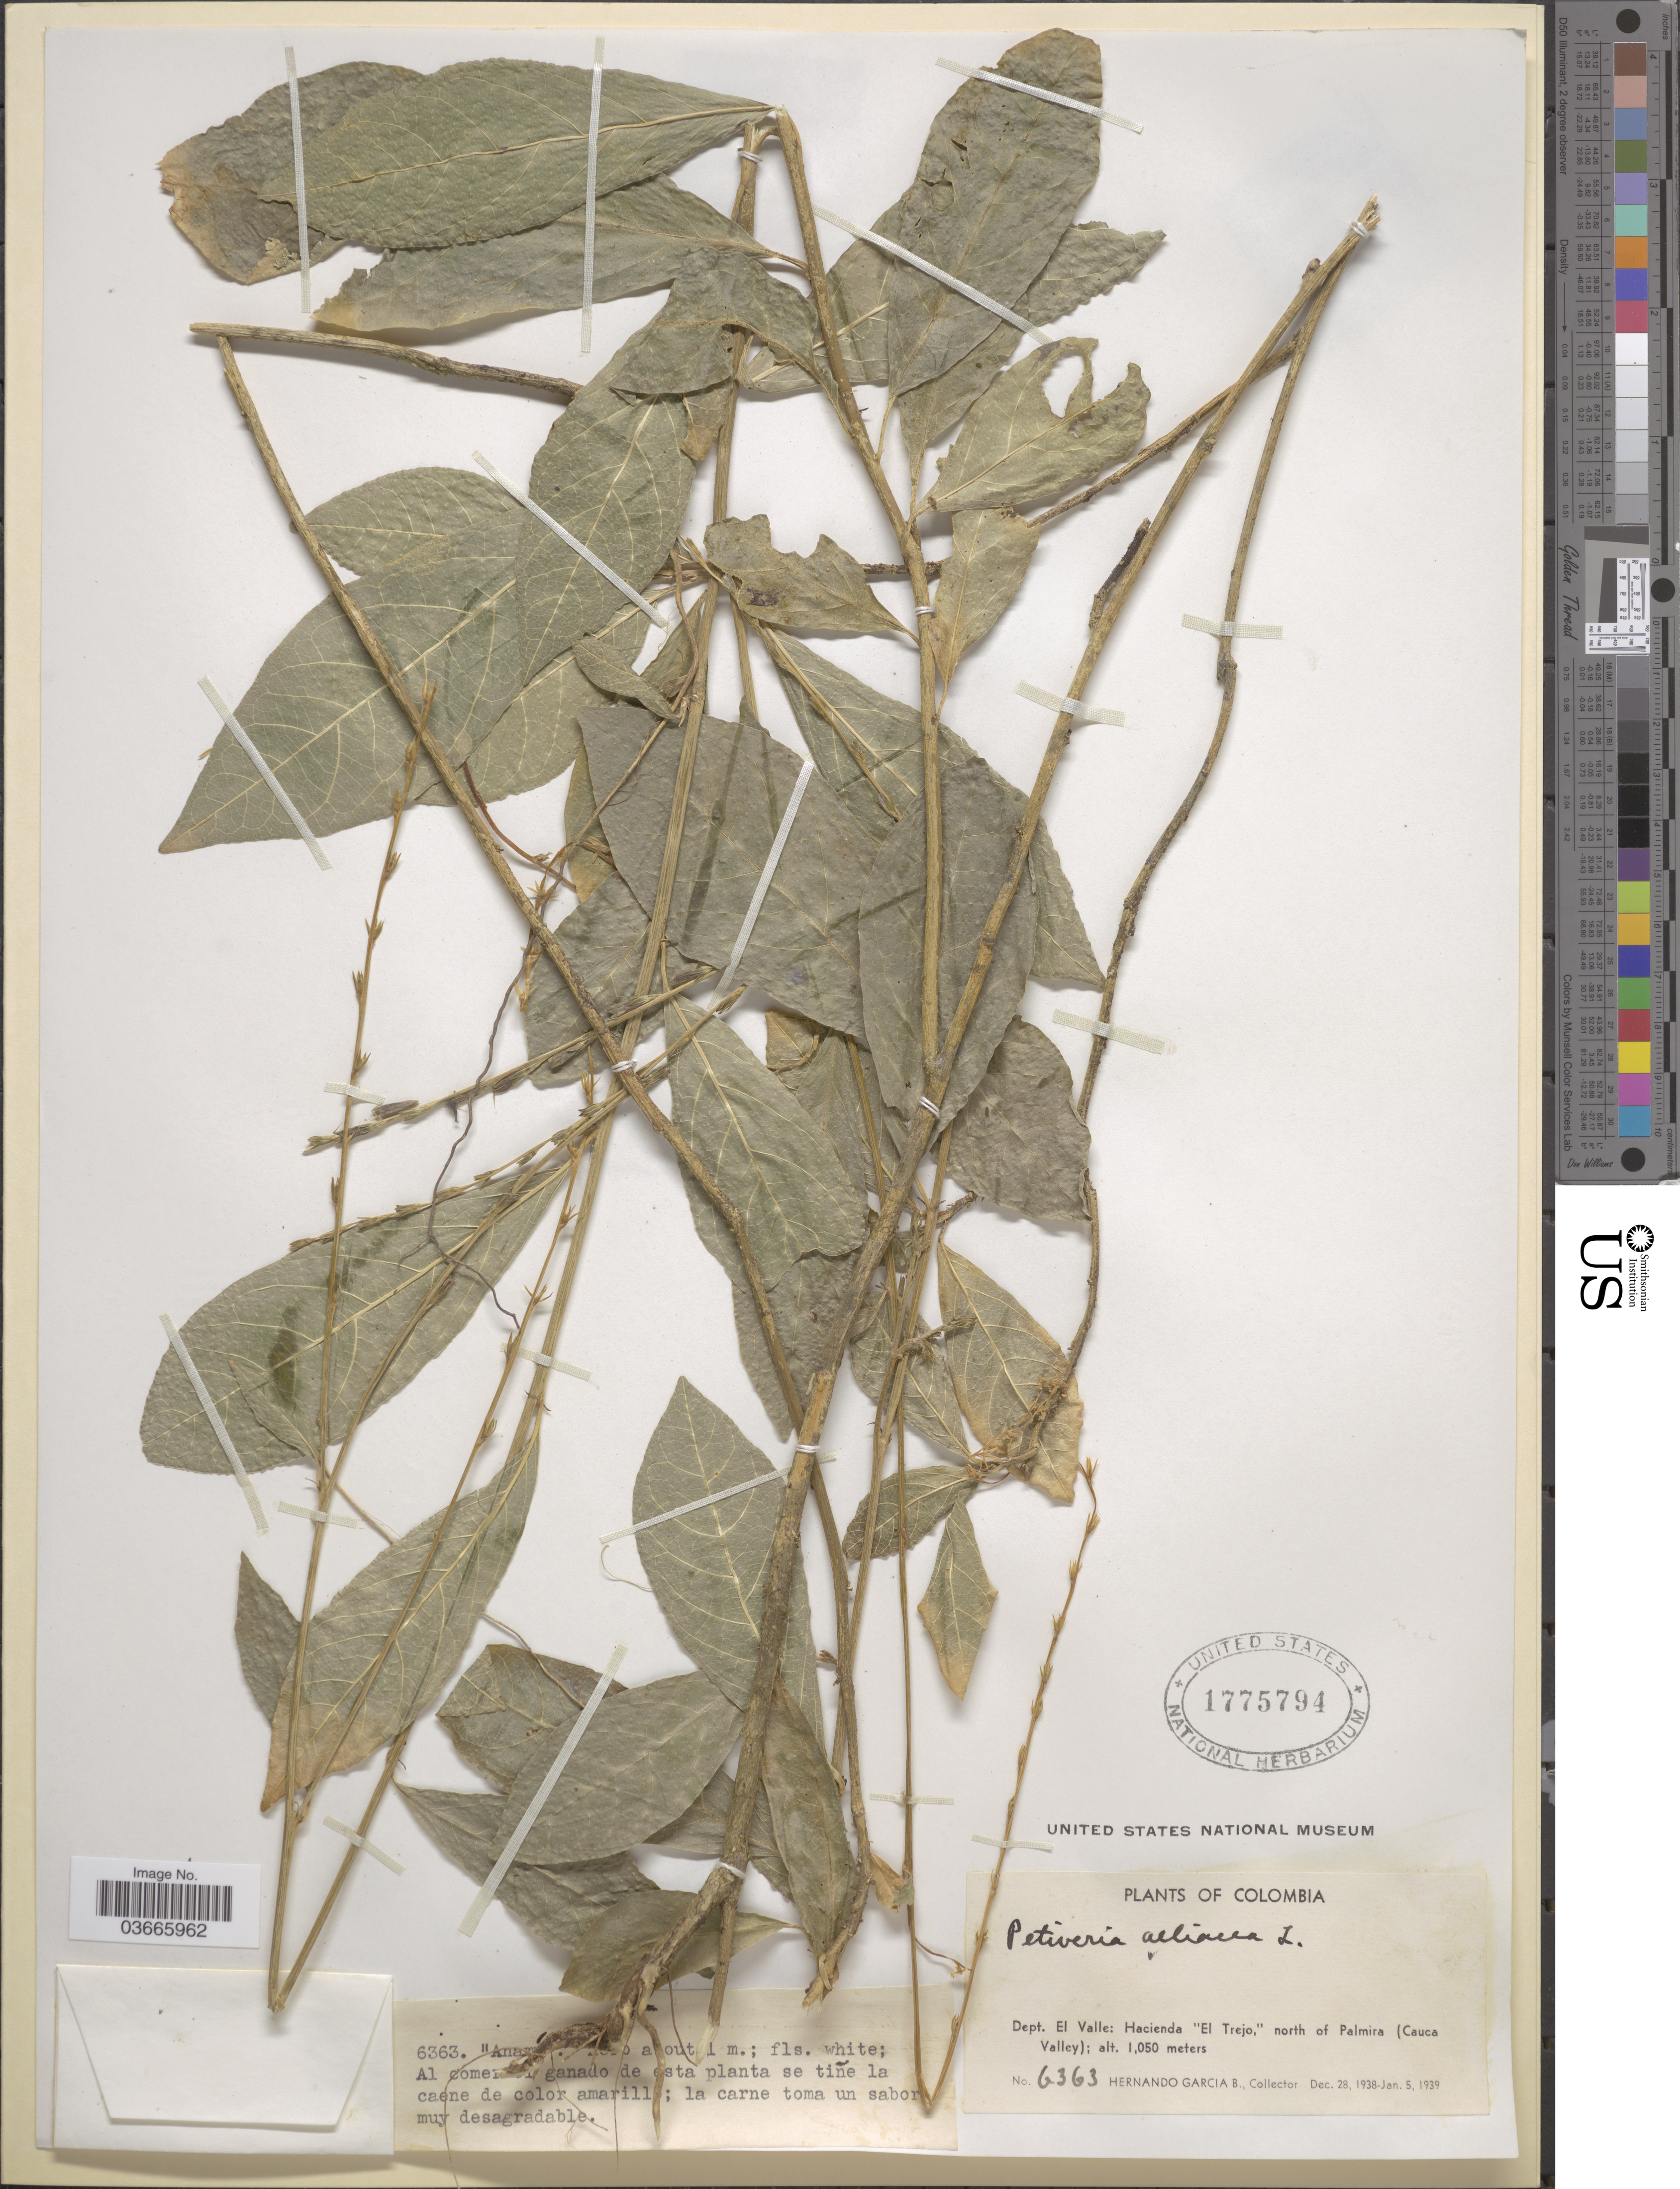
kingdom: Plantae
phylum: Tracheophyta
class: Magnoliopsida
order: Caryophyllales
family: Phytolaccaceae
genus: Petiveria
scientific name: Petiveria alliacea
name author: L.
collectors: H. García Barriga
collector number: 6363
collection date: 1938-12-28/1939-01-05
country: Colombia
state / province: Valle del Cauca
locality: Dept. El Valle: Hacienda "El Trejo," north of Palmira (Cauca Valley).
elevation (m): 1050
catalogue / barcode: US 1775794